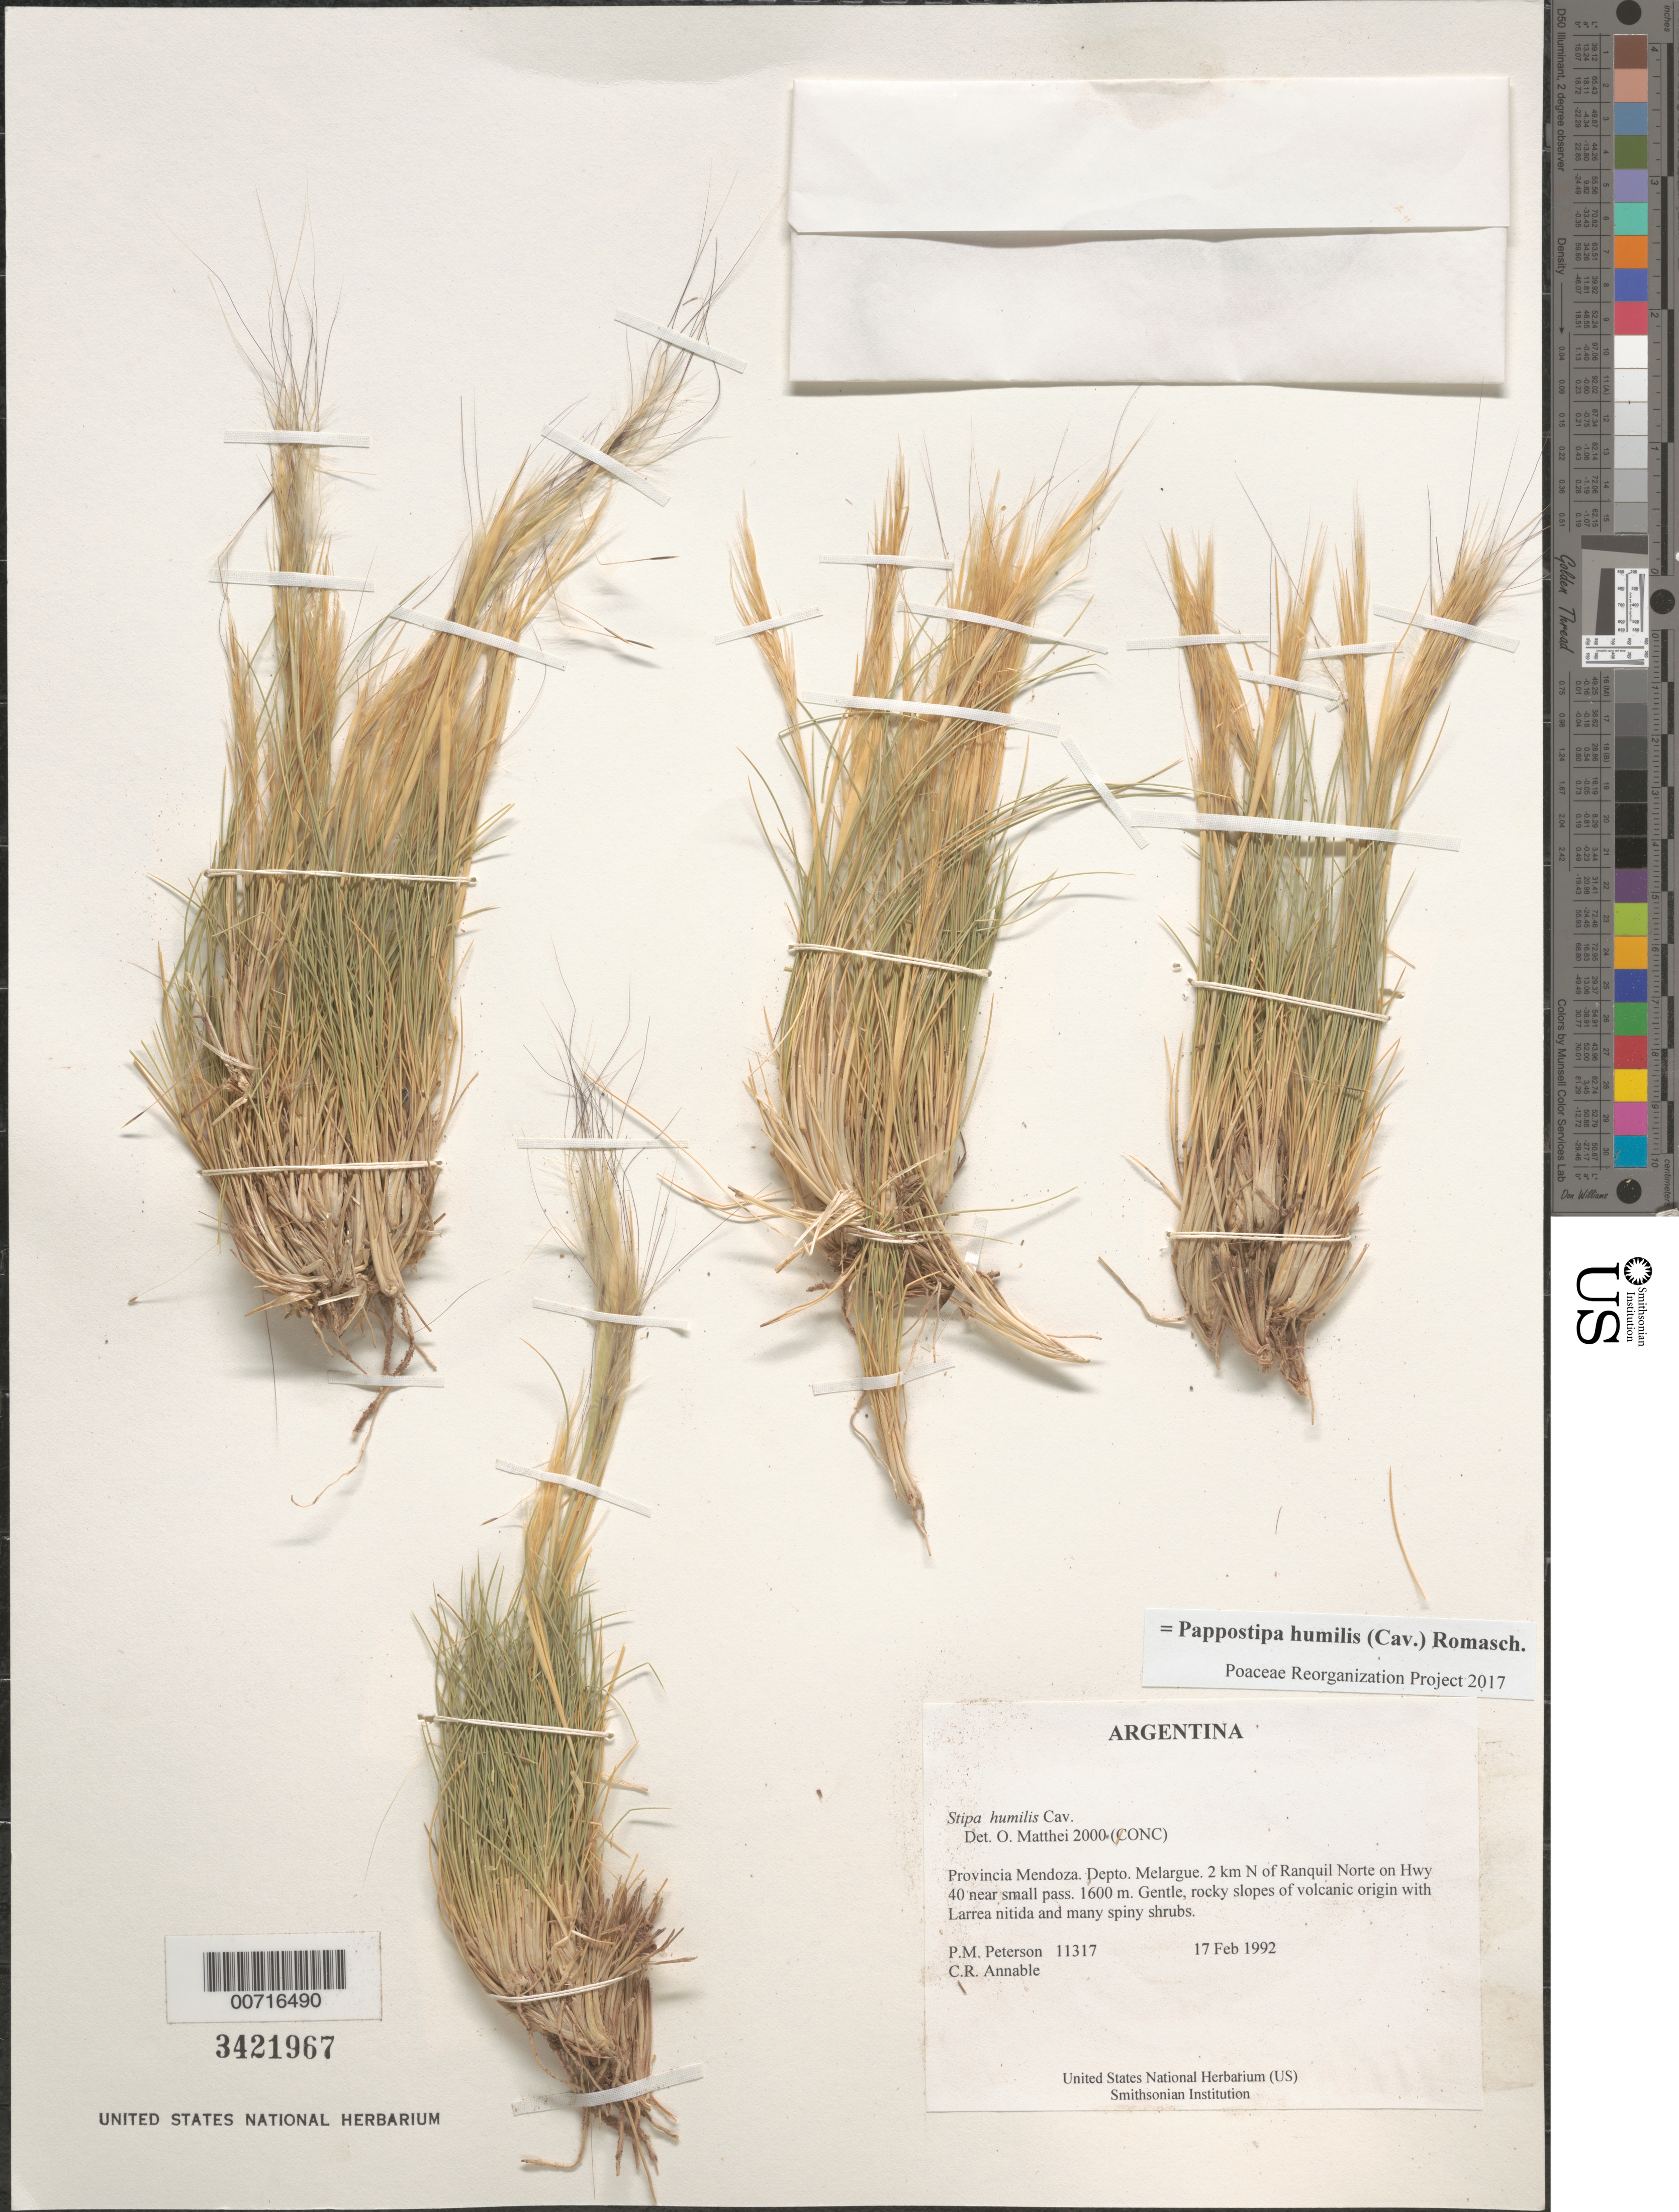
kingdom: Plantae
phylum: Tracheophyta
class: Liliopsida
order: Poales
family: Poaceae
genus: Pappostipa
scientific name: Pappostipa humilis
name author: (Cav.) Romasch.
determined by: Matthei, O. R.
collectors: P. M. Peterson & C. R. Annable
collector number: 11317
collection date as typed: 17 Feb 1992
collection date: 1992-02-17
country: Argentina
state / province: Mendoza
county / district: Melargue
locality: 2 km N of Ranquil Norte on Hwy 40 near small pass.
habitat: Gentle, rocky slopes of volcanic origin with Larrea nitida and many spiny shrubs.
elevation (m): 1600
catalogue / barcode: US 3421967